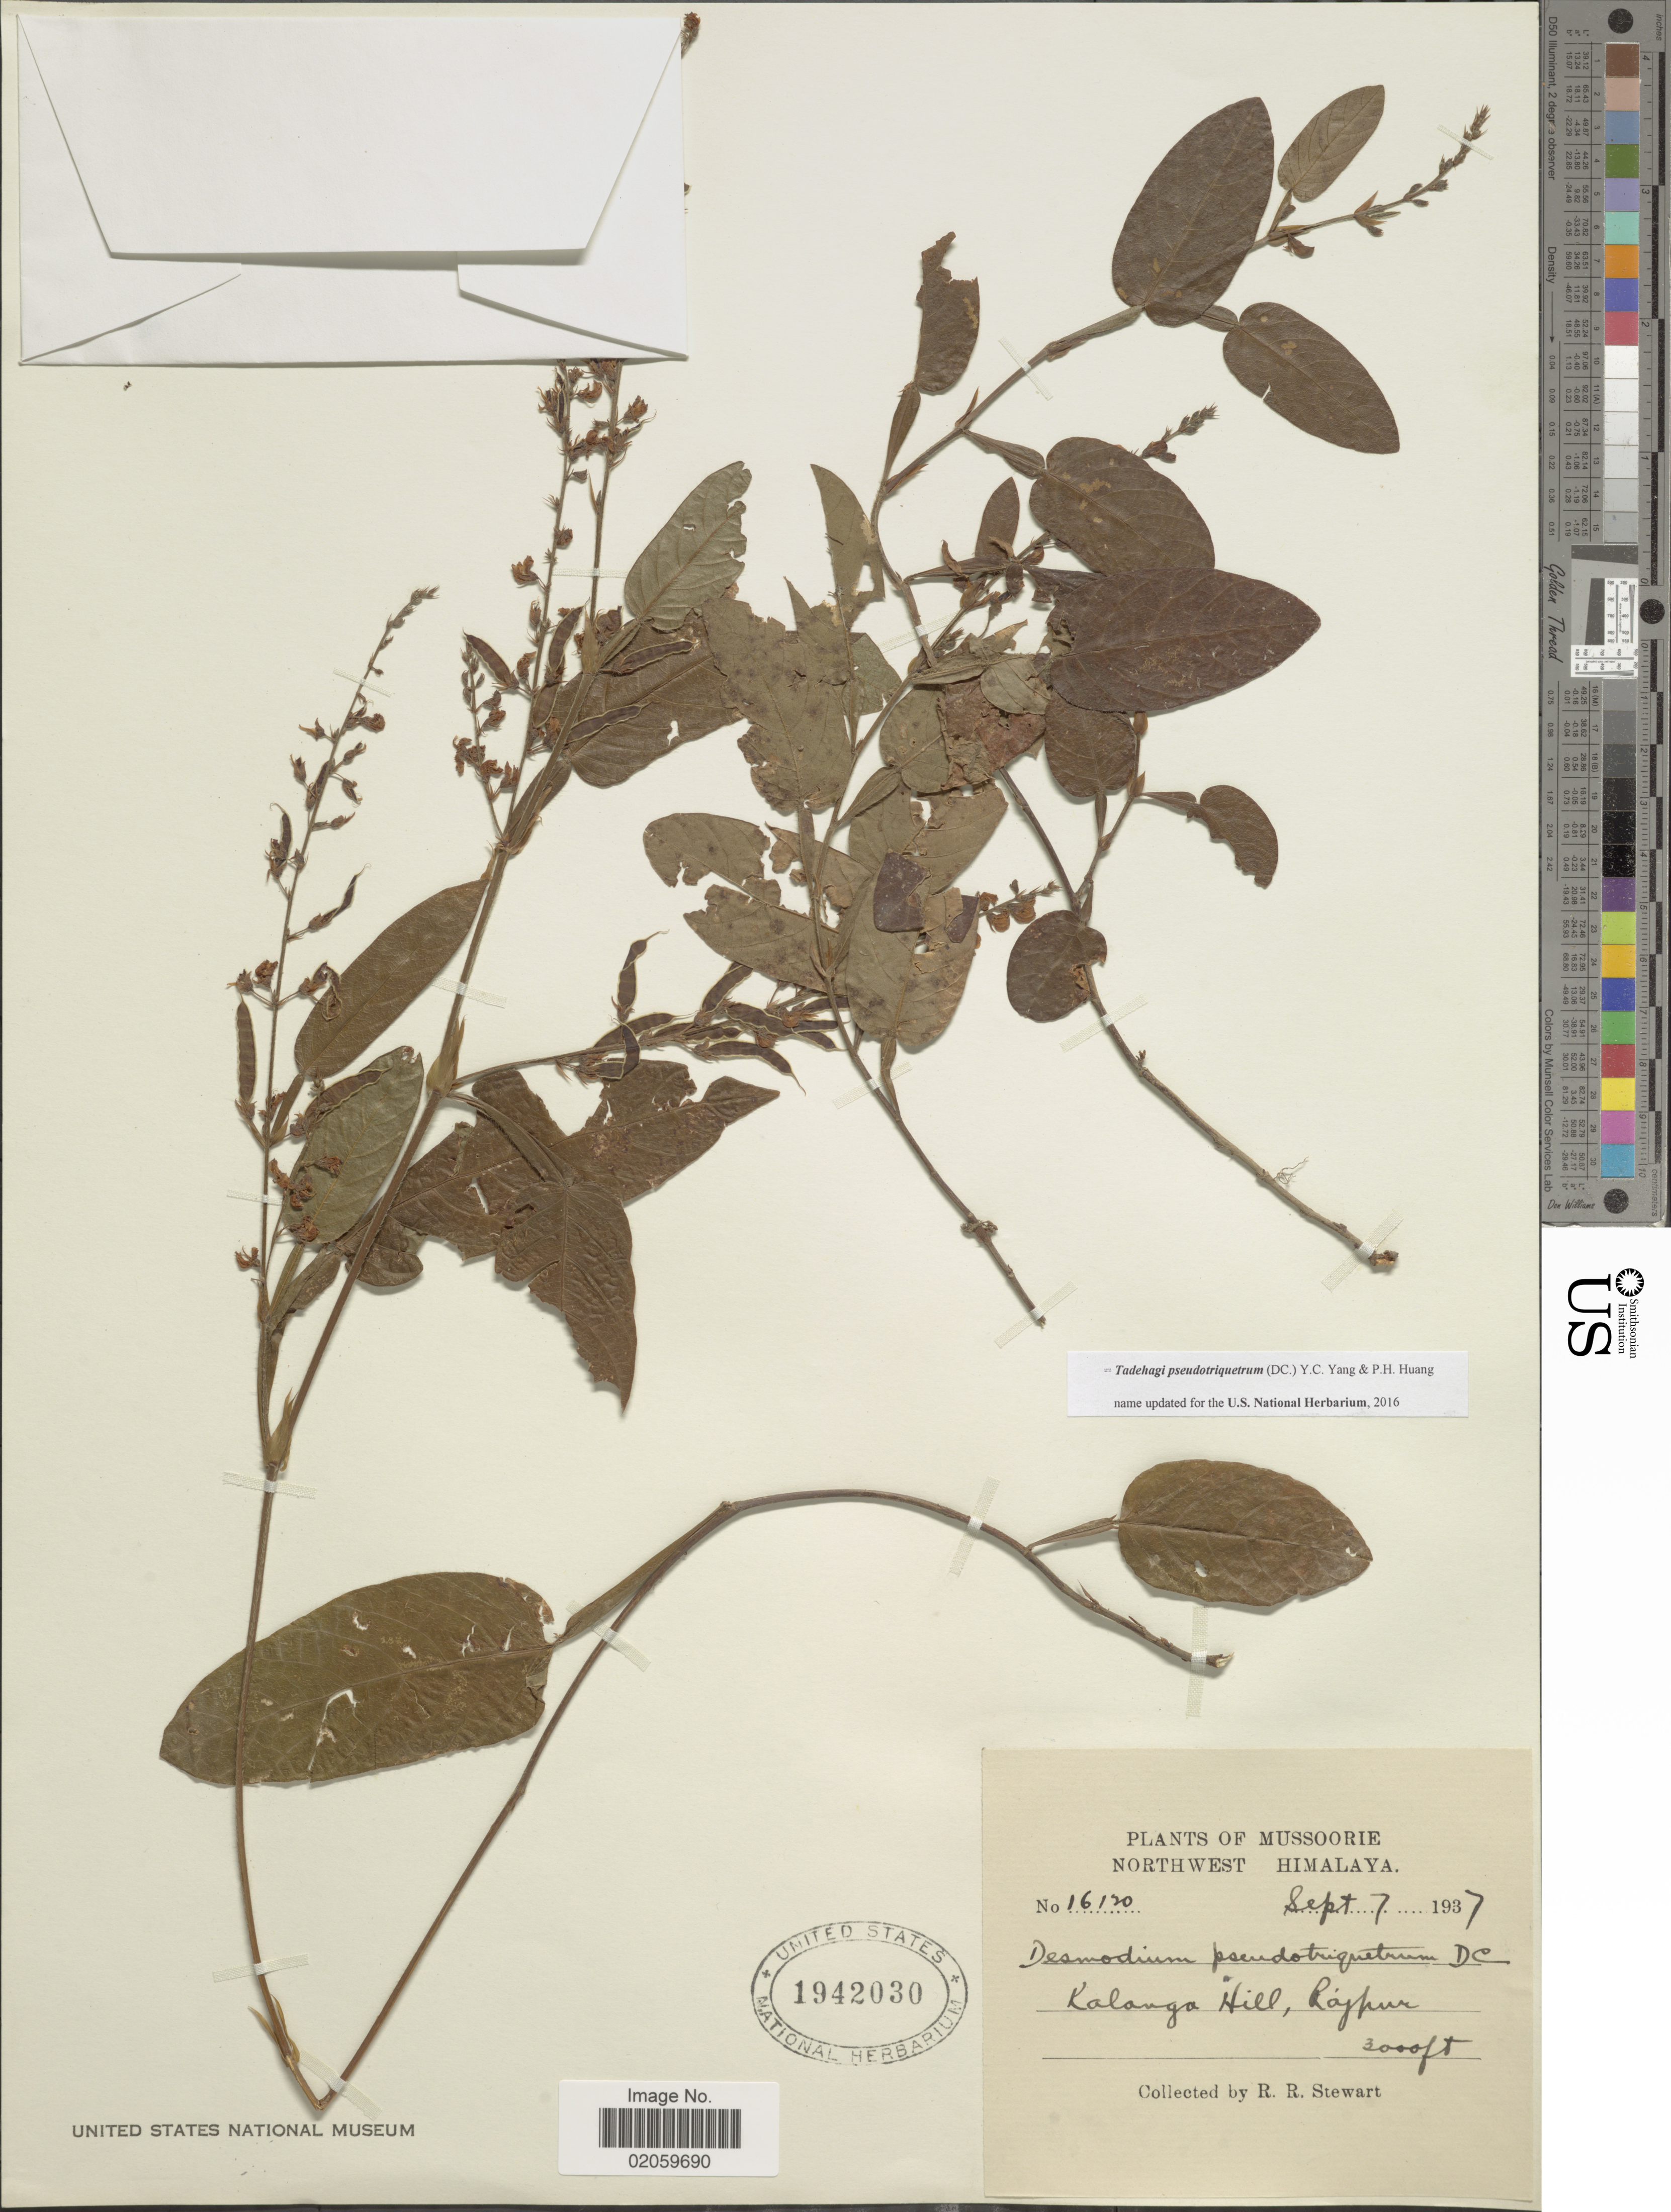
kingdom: Plantae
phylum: Tracheophyta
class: Magnoliopsida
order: Fabales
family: Fabaceae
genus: Tadehagi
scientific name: Tadehagi pseudotriquetrum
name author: (DC.) H. Ohashi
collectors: R. R. Stewart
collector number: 16120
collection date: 1937-09-07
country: India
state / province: Uttarakhand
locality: Mussoorie, Northwest Himalaya, Kalanga Hill, Rajpur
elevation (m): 914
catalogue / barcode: US 1942030